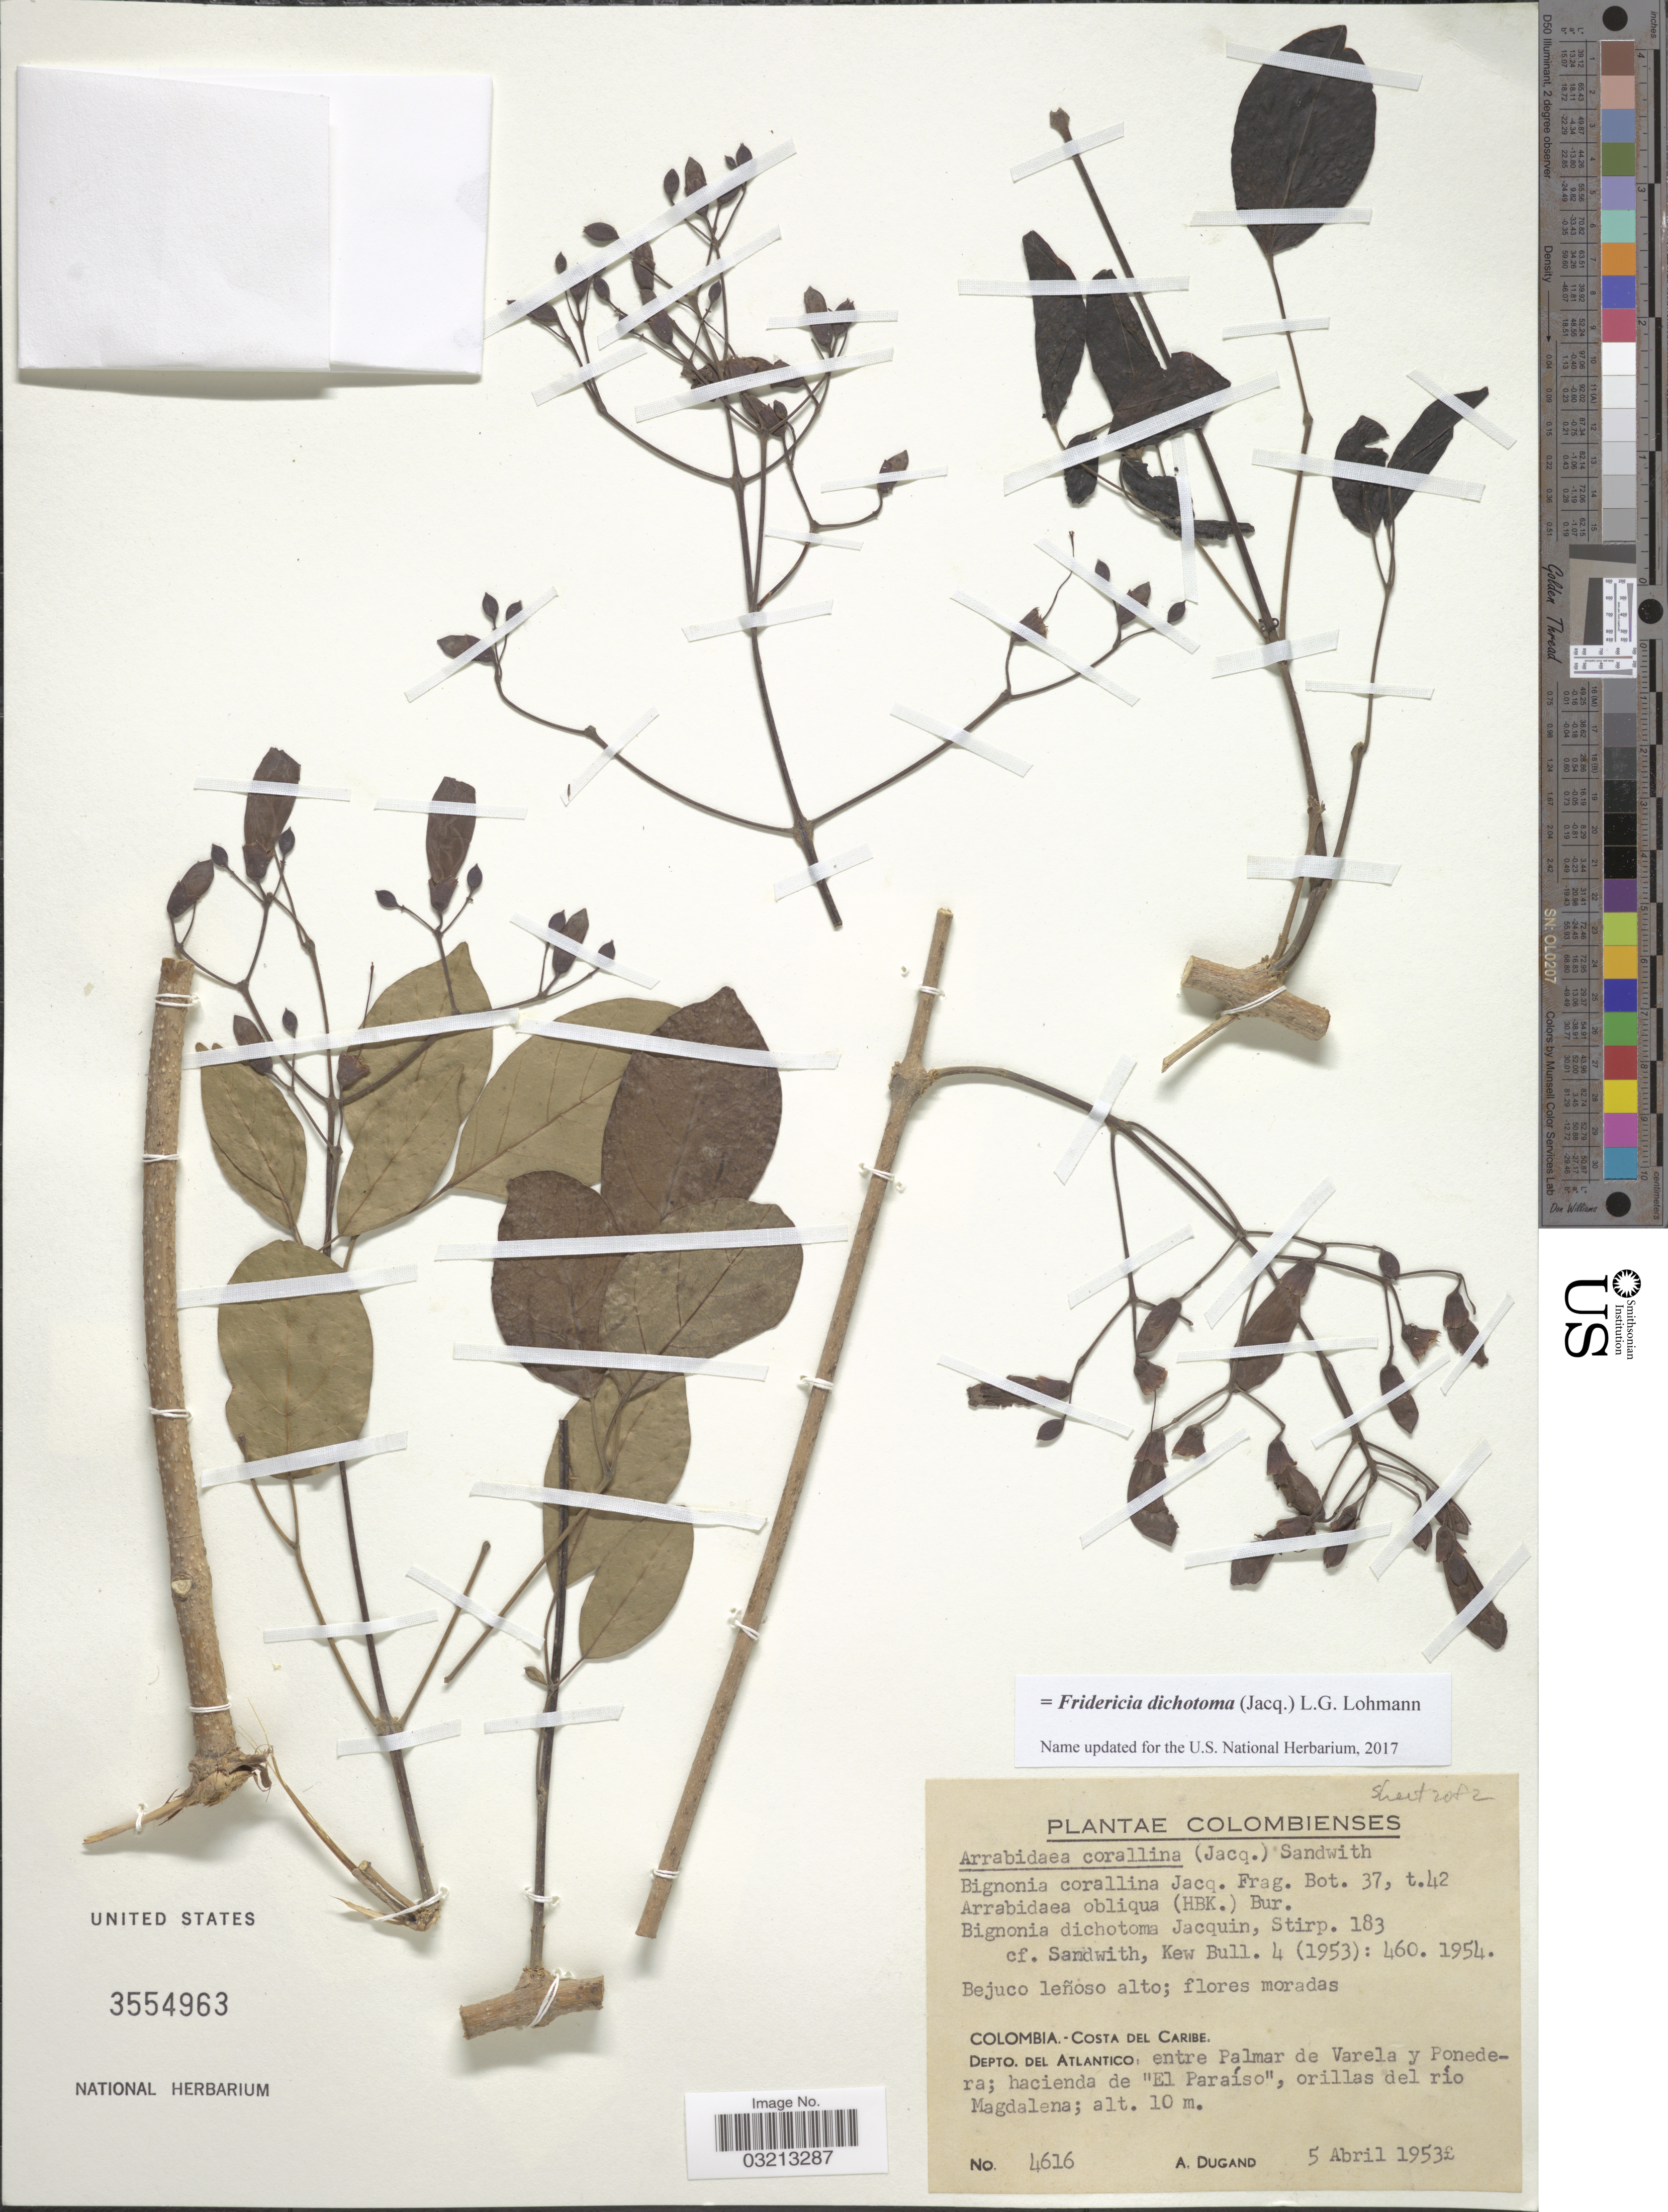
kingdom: Plantae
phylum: Tracheophyta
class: Magnoliopsida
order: Lamiales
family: Bignoniaceae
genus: Fridericia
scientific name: Fridericia dichotoma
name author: (Jacq.) L.G. Lohmann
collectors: A. Dugand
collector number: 4616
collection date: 1953-04-05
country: Colombia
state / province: Atlántico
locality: Costa del Caribe. Depto. del Atlantico: entre Palmar de Varela y Ponedera; hacienda de "El Paraíso", orillas del río Magdalena.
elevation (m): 10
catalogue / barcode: US 3554963